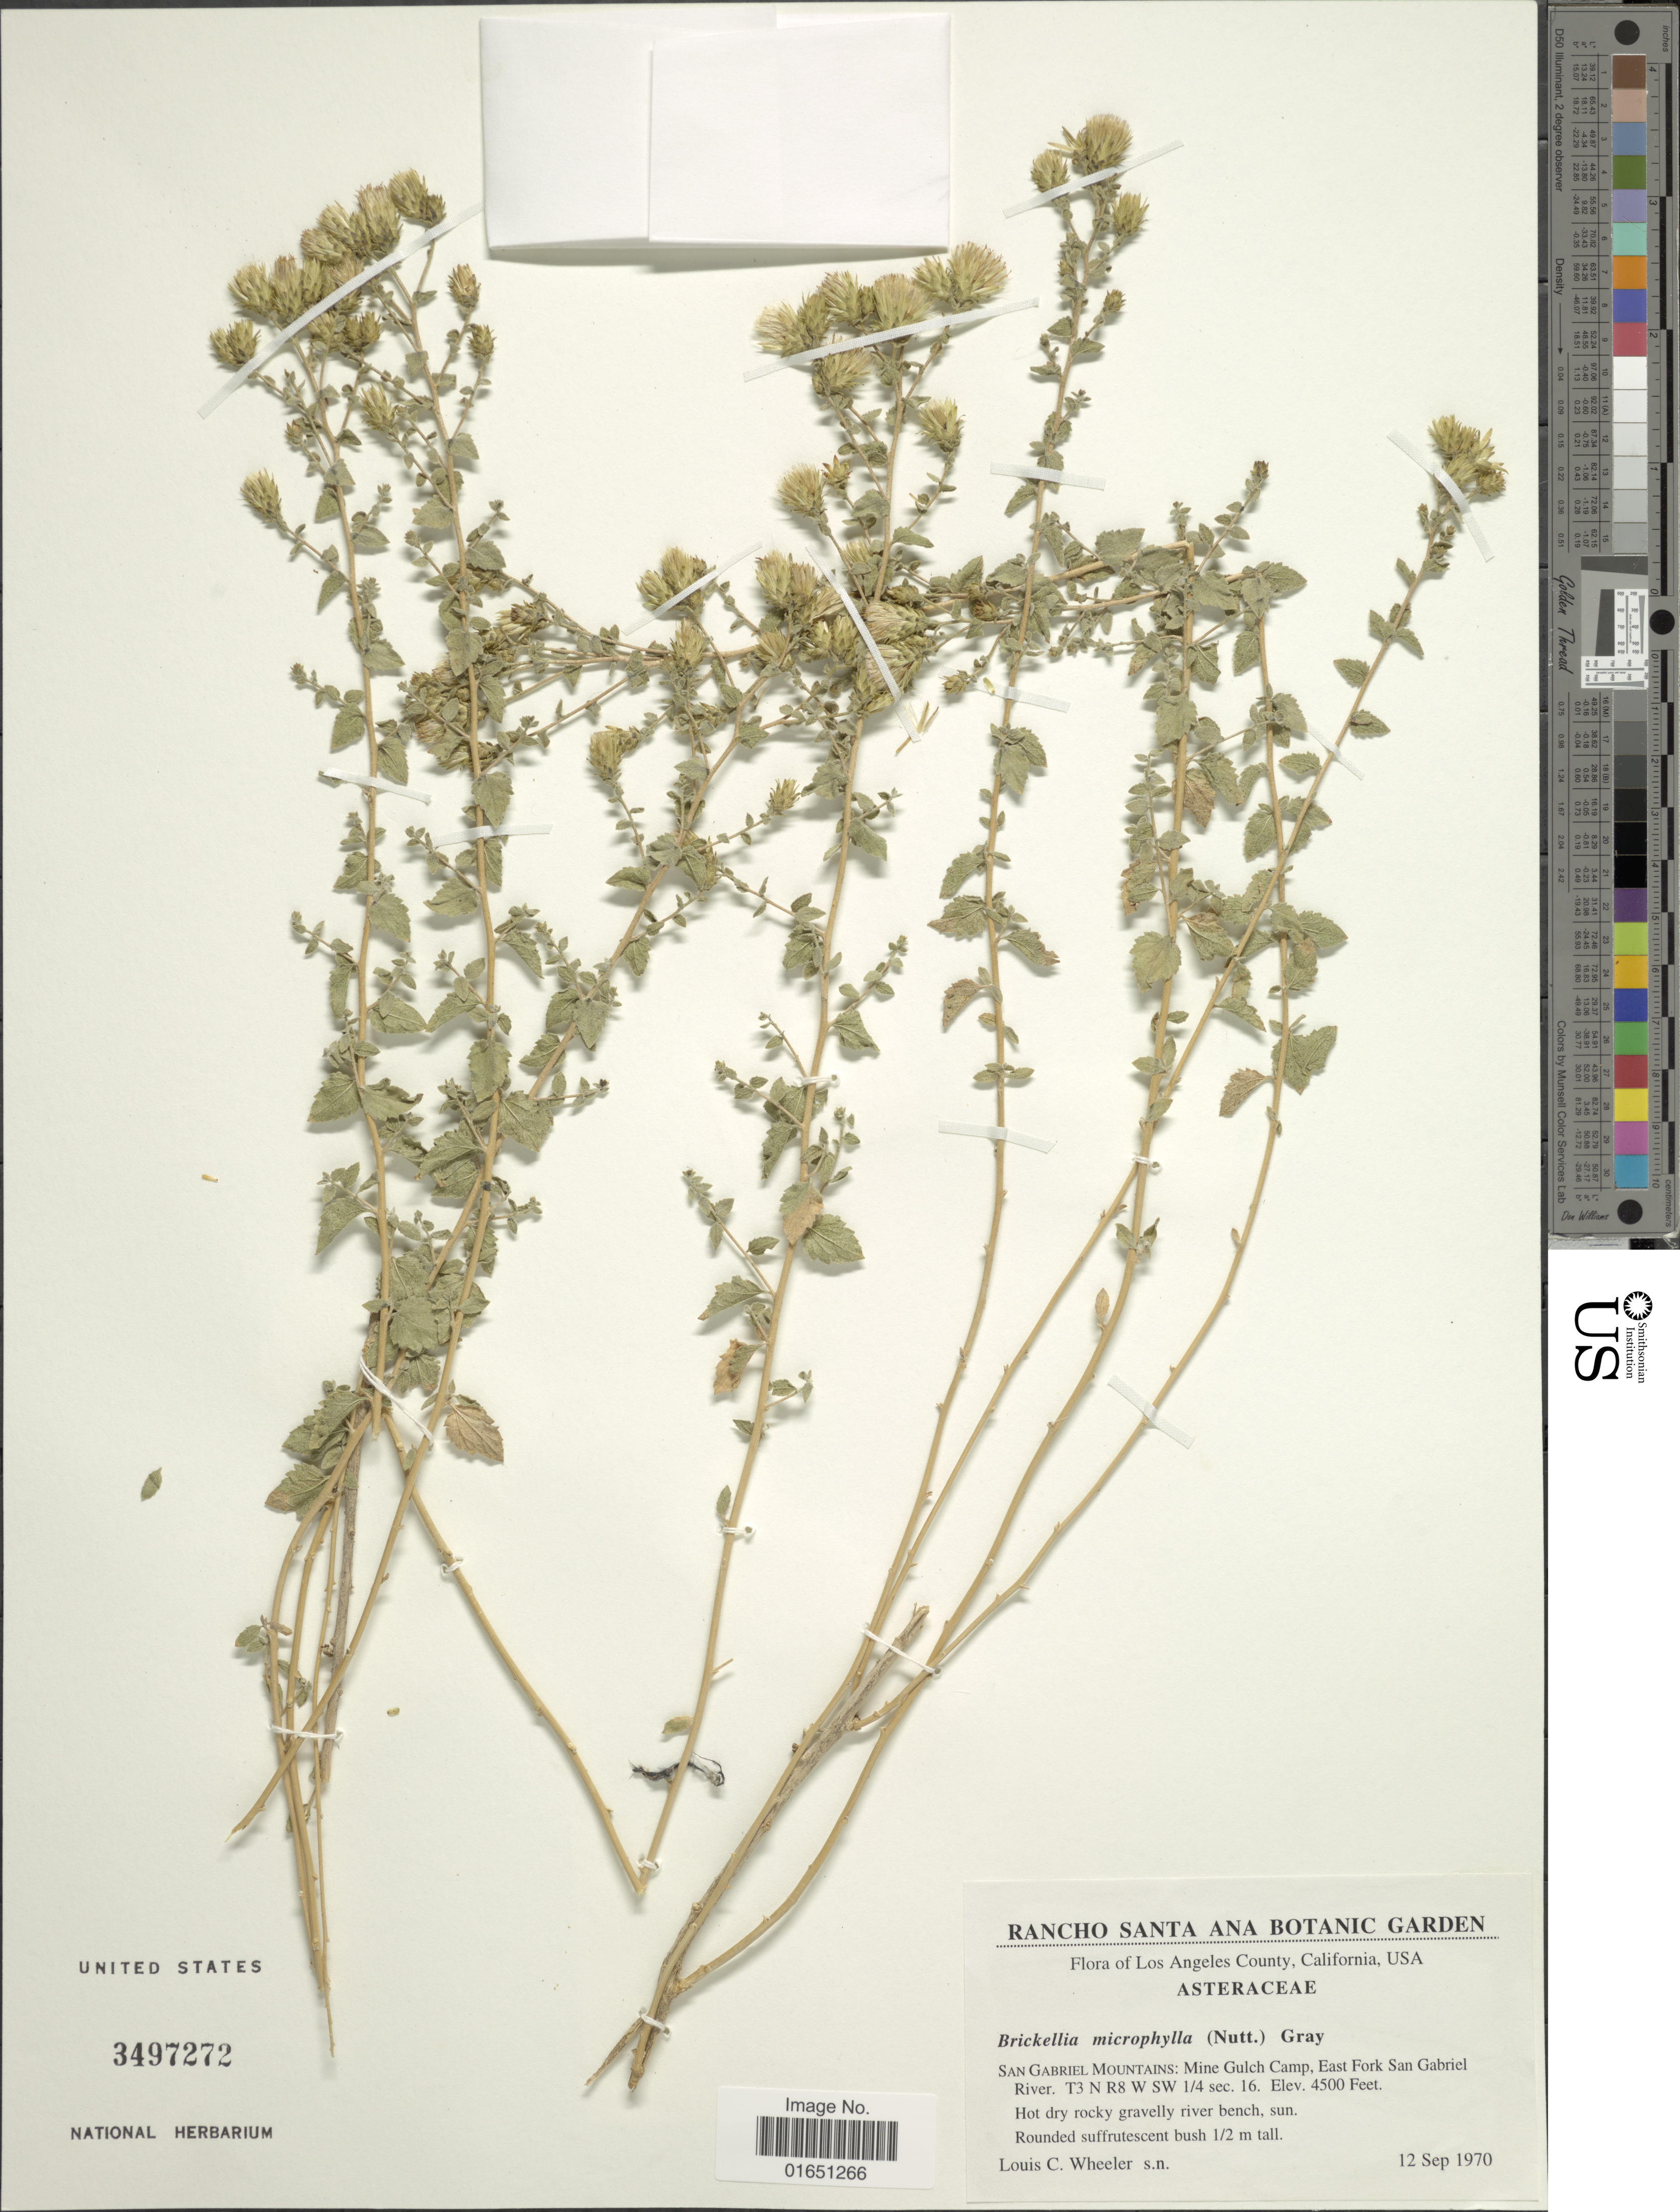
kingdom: Plantae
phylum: Tracheophyta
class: Magnoliopsida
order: Asterales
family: Asteraceae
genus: Brickellia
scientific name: Brickellia microphylla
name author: (Nutt.) A. Gray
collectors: L. C. Wheeler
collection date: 1970-07-12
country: United States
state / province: California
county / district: Los Angeles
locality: Los Angeles County, San Gabriel Mountains: Mine Gulch Camp, East Fork San Gabriel River, T3N R8 W SW 1/4 sec. 16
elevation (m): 1372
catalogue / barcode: US 3497272